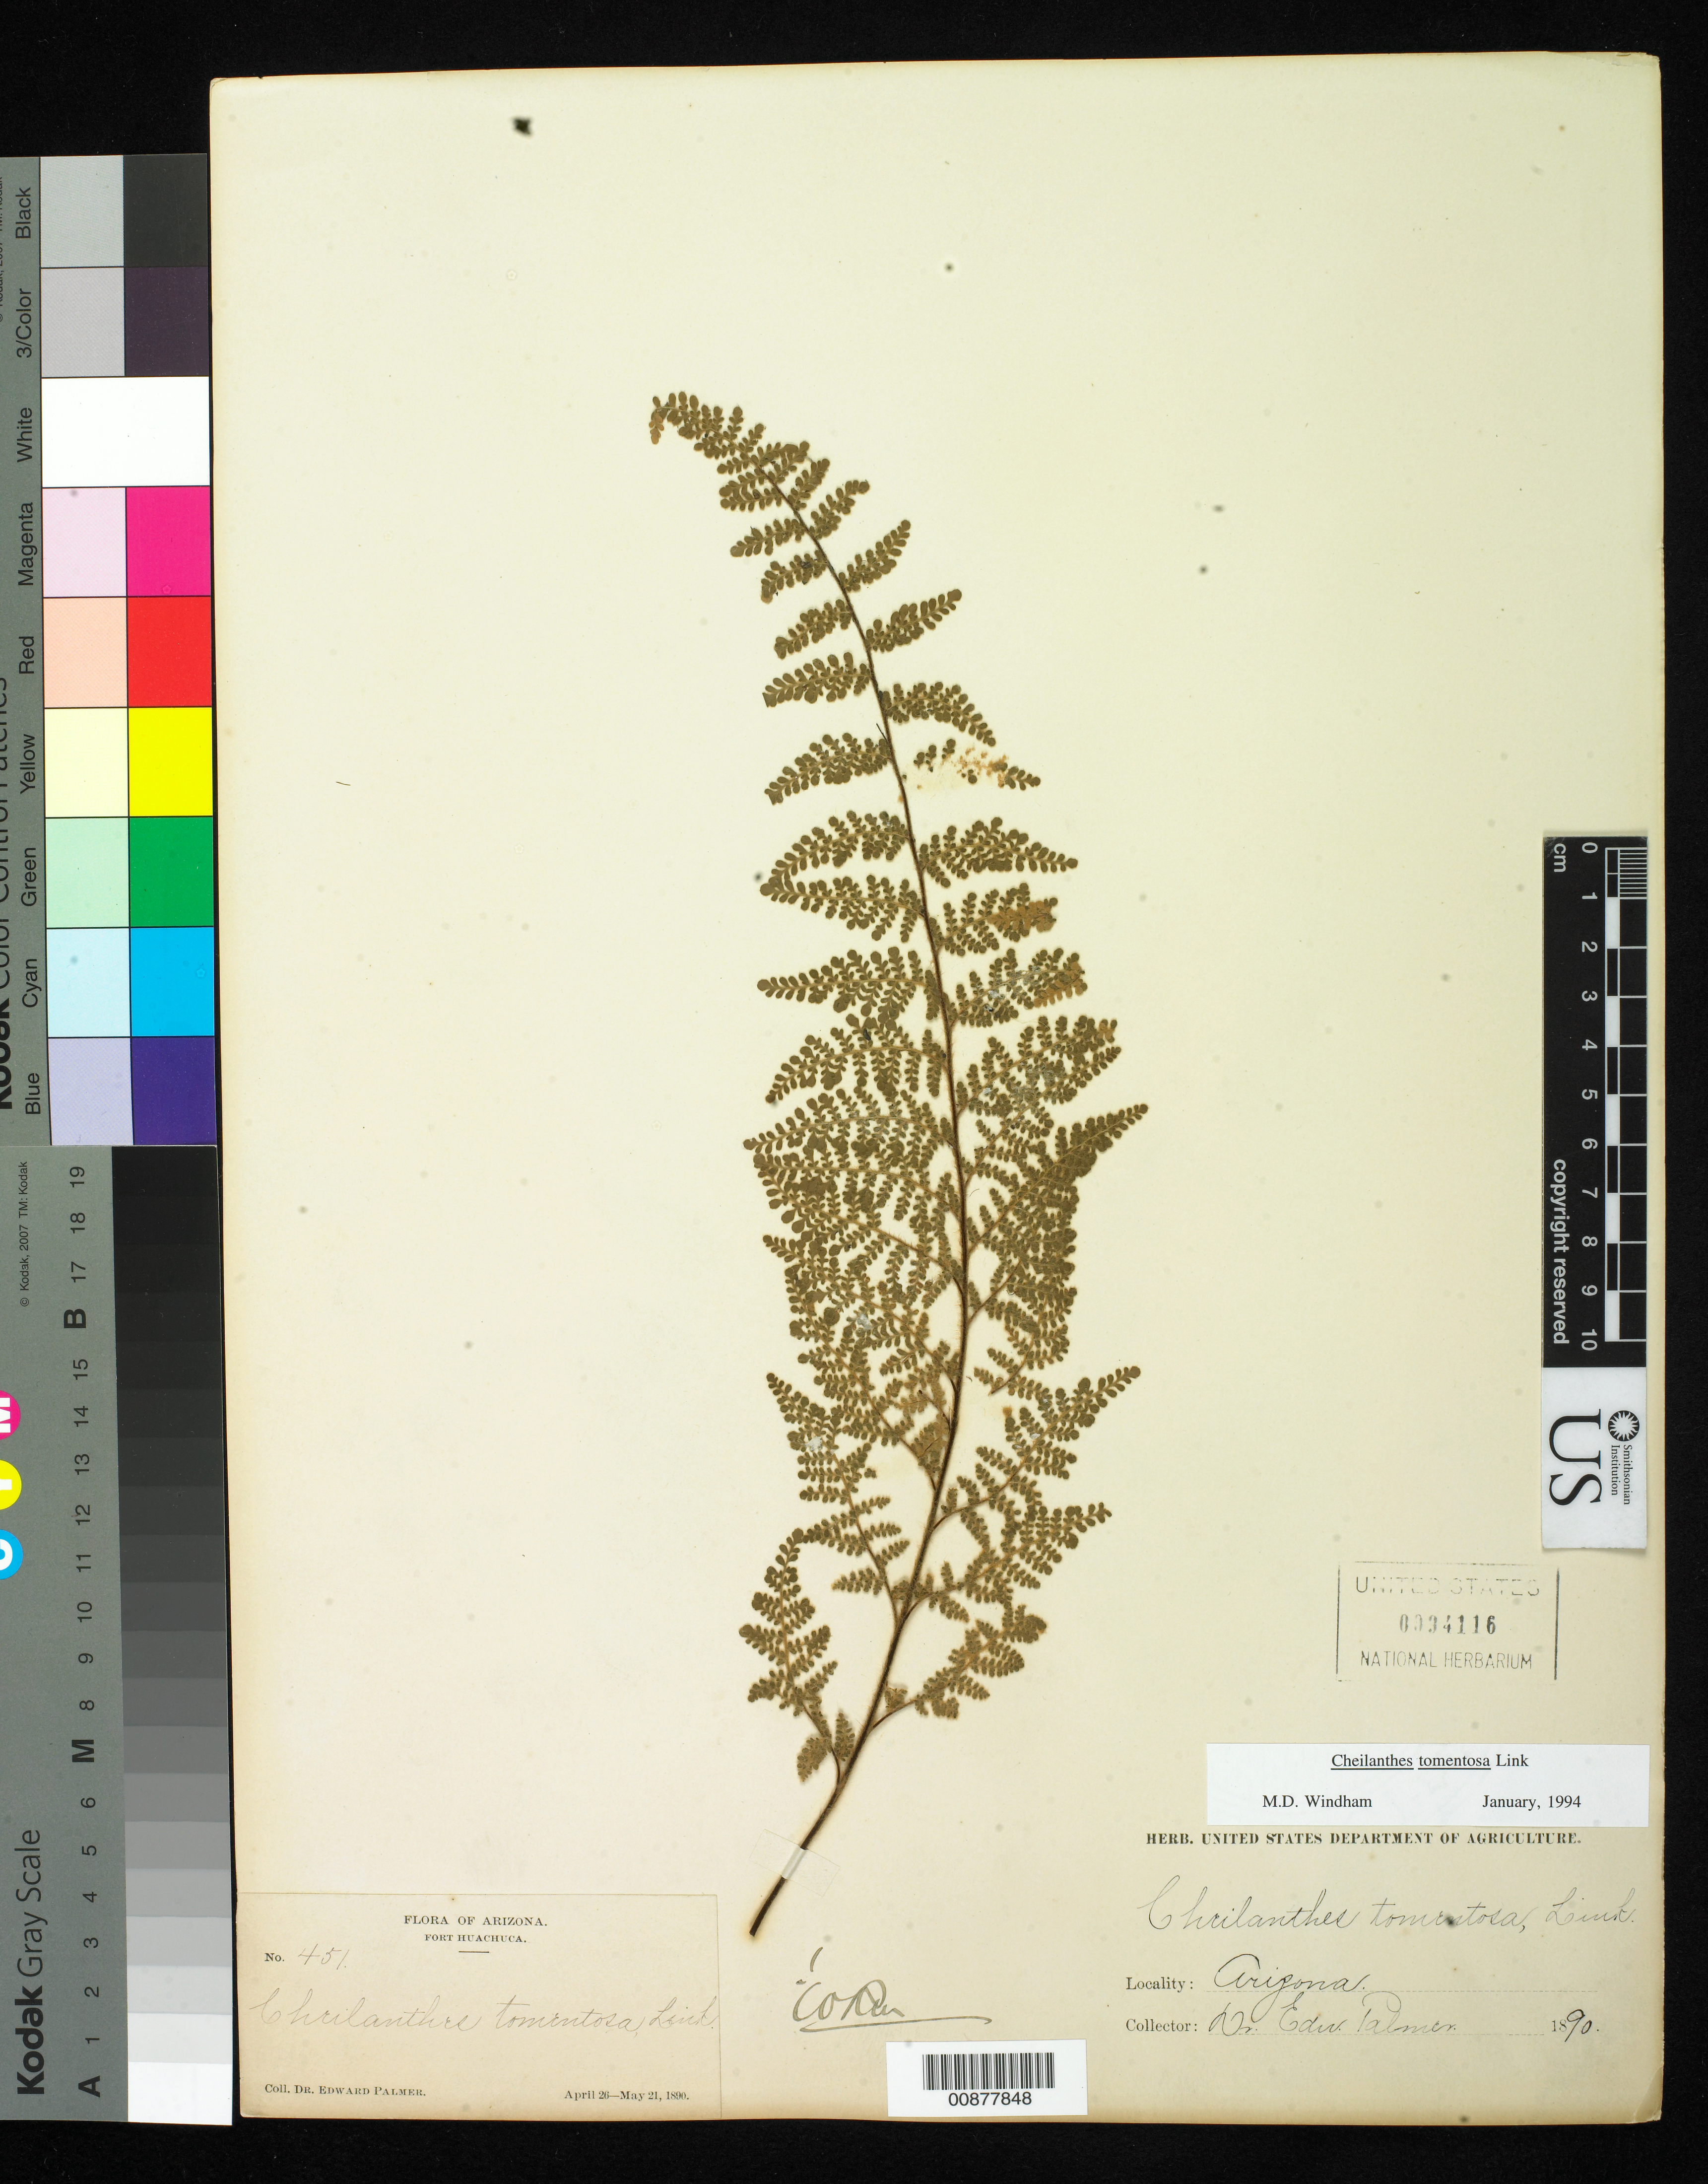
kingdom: Plantae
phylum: Tracheophyta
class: Polypodiopsida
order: Polypodiales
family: Pteridaceae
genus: Myriopteris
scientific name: Myriopteris tomentosa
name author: (Link) Fée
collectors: E. Palmer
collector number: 451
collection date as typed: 26 Apr 1890 to 21 May 1890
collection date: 1890-04-26/1890-05-21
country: United States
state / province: Arizona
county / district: Cochise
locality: Fort Huachuca.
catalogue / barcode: US 94116